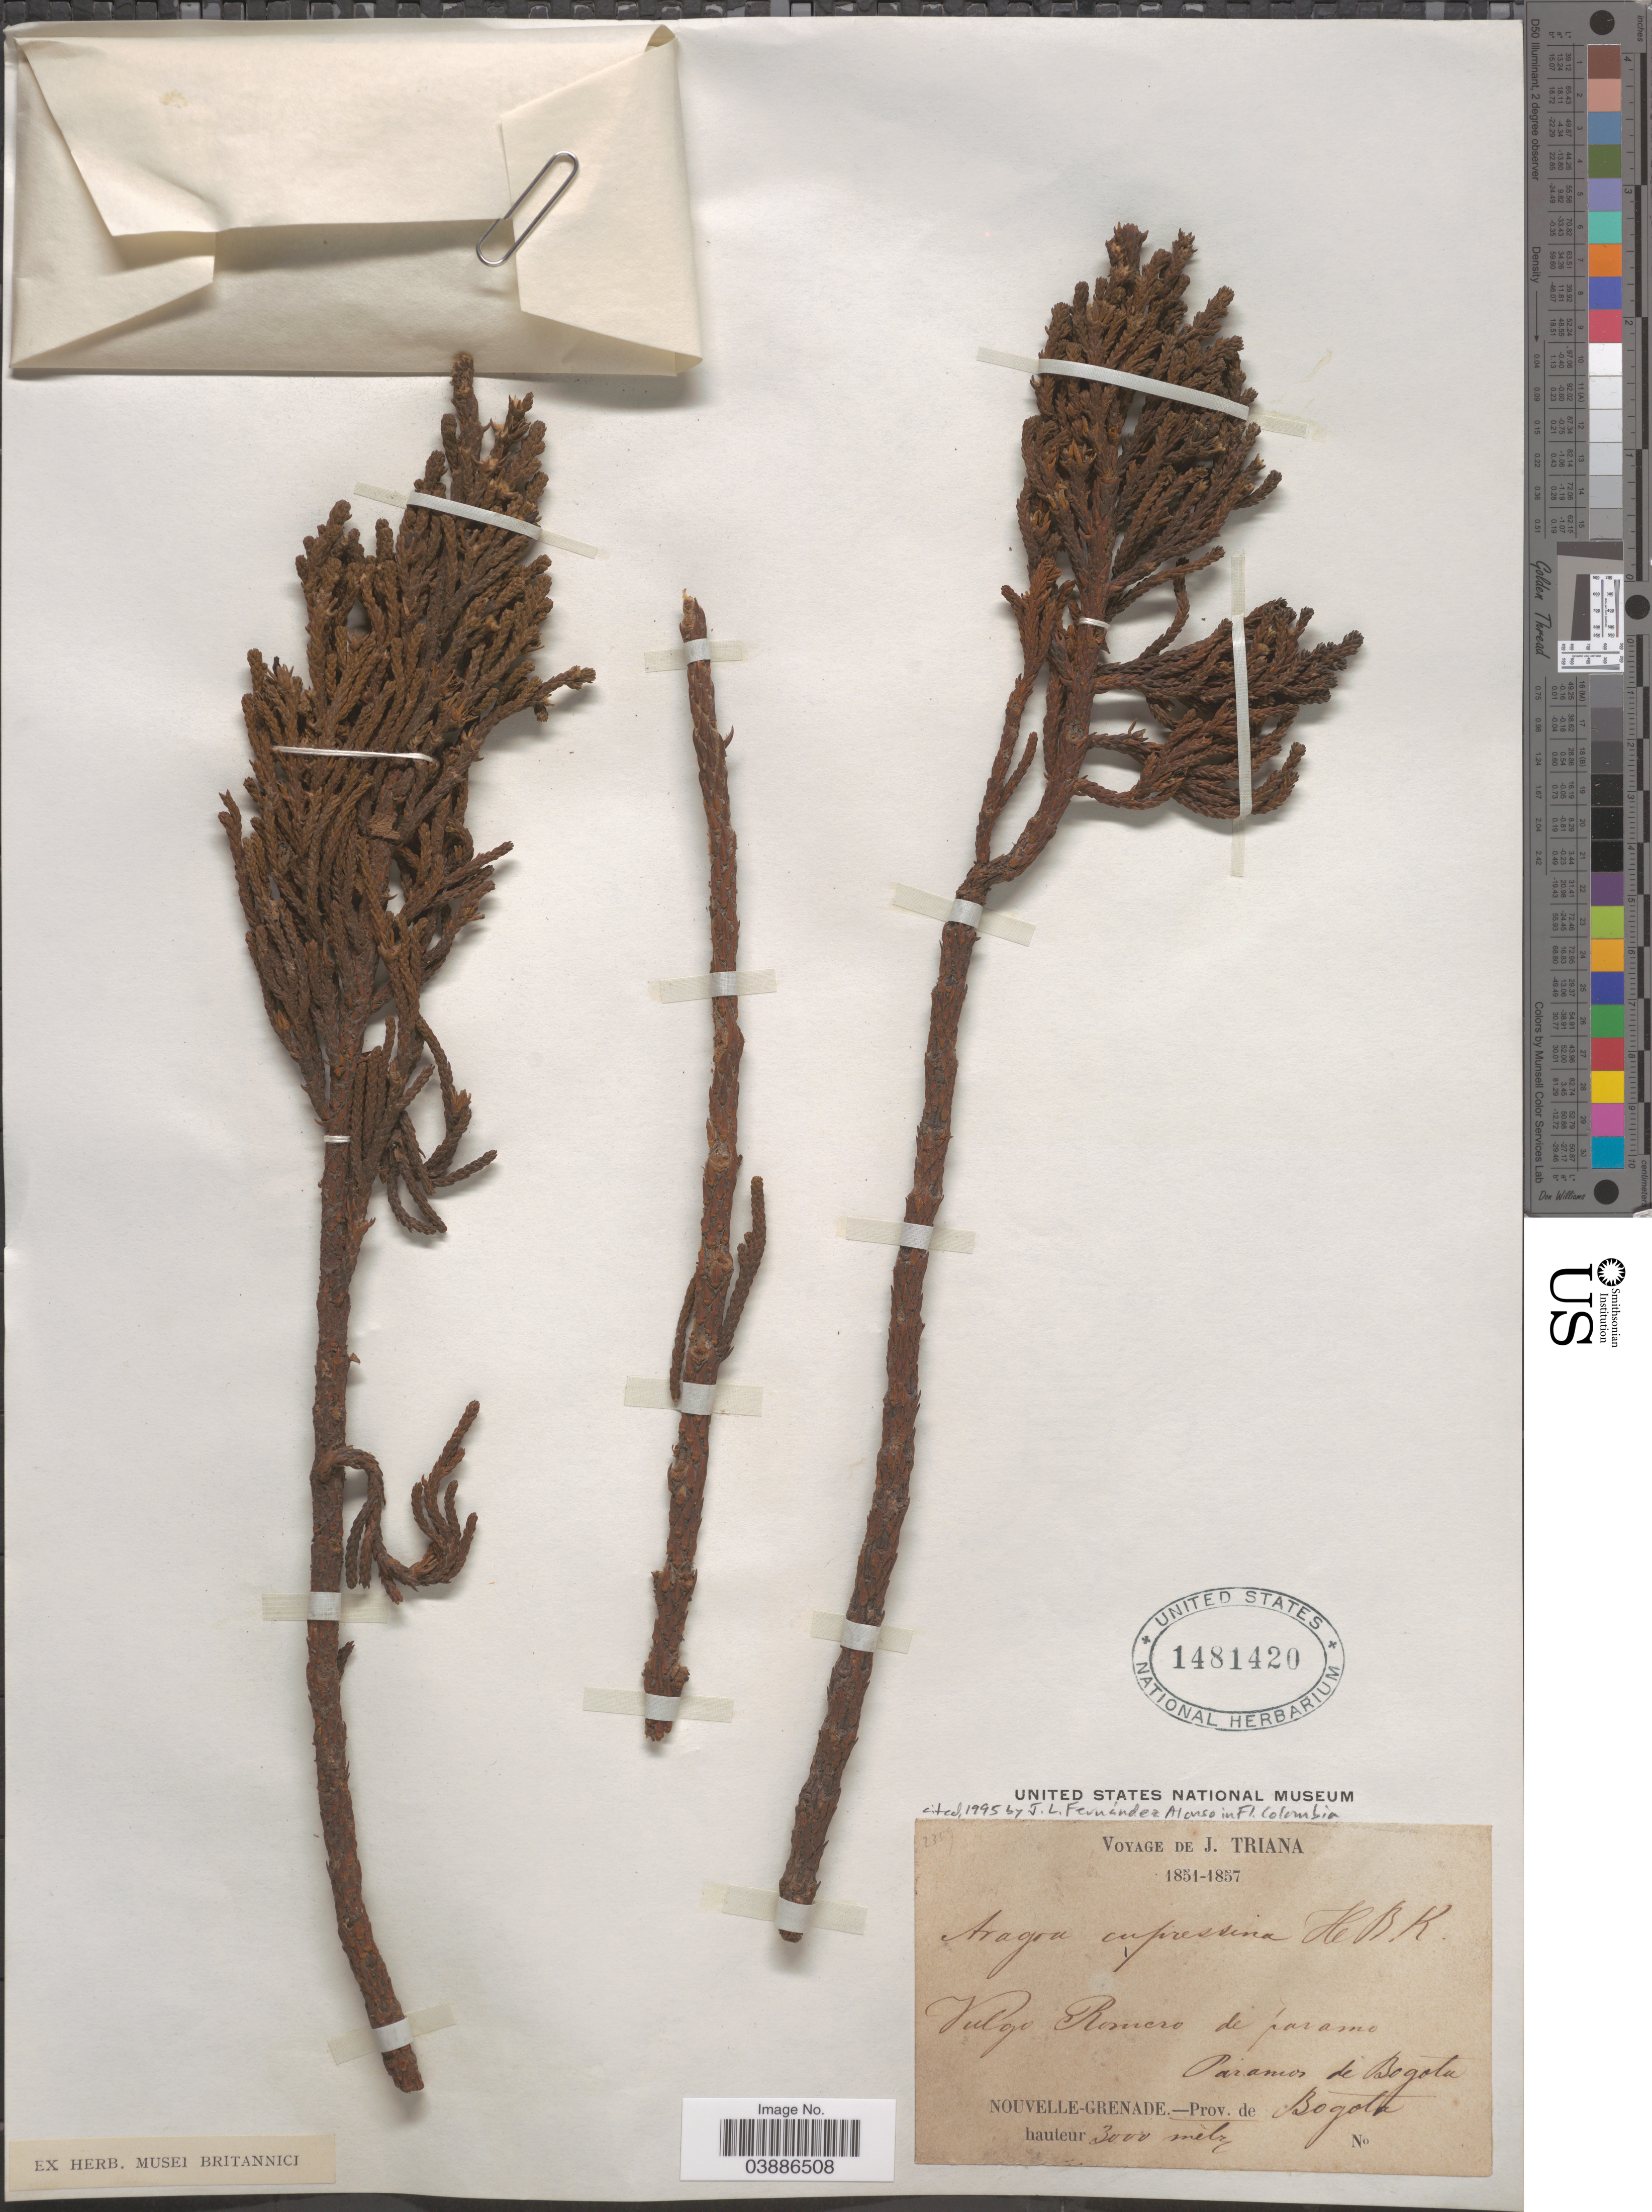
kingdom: Plantae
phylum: Tracheophyta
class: Magnoliopsida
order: Lamiales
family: Plantaginaceae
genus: Aragoa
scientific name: Aragoa cupressina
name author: Kunth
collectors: J. Triana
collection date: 1851/1857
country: Colombia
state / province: Bogota D.C.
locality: Vulgo Romero de paramo. Paramos de Bogota.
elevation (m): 3000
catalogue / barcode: US 1481420